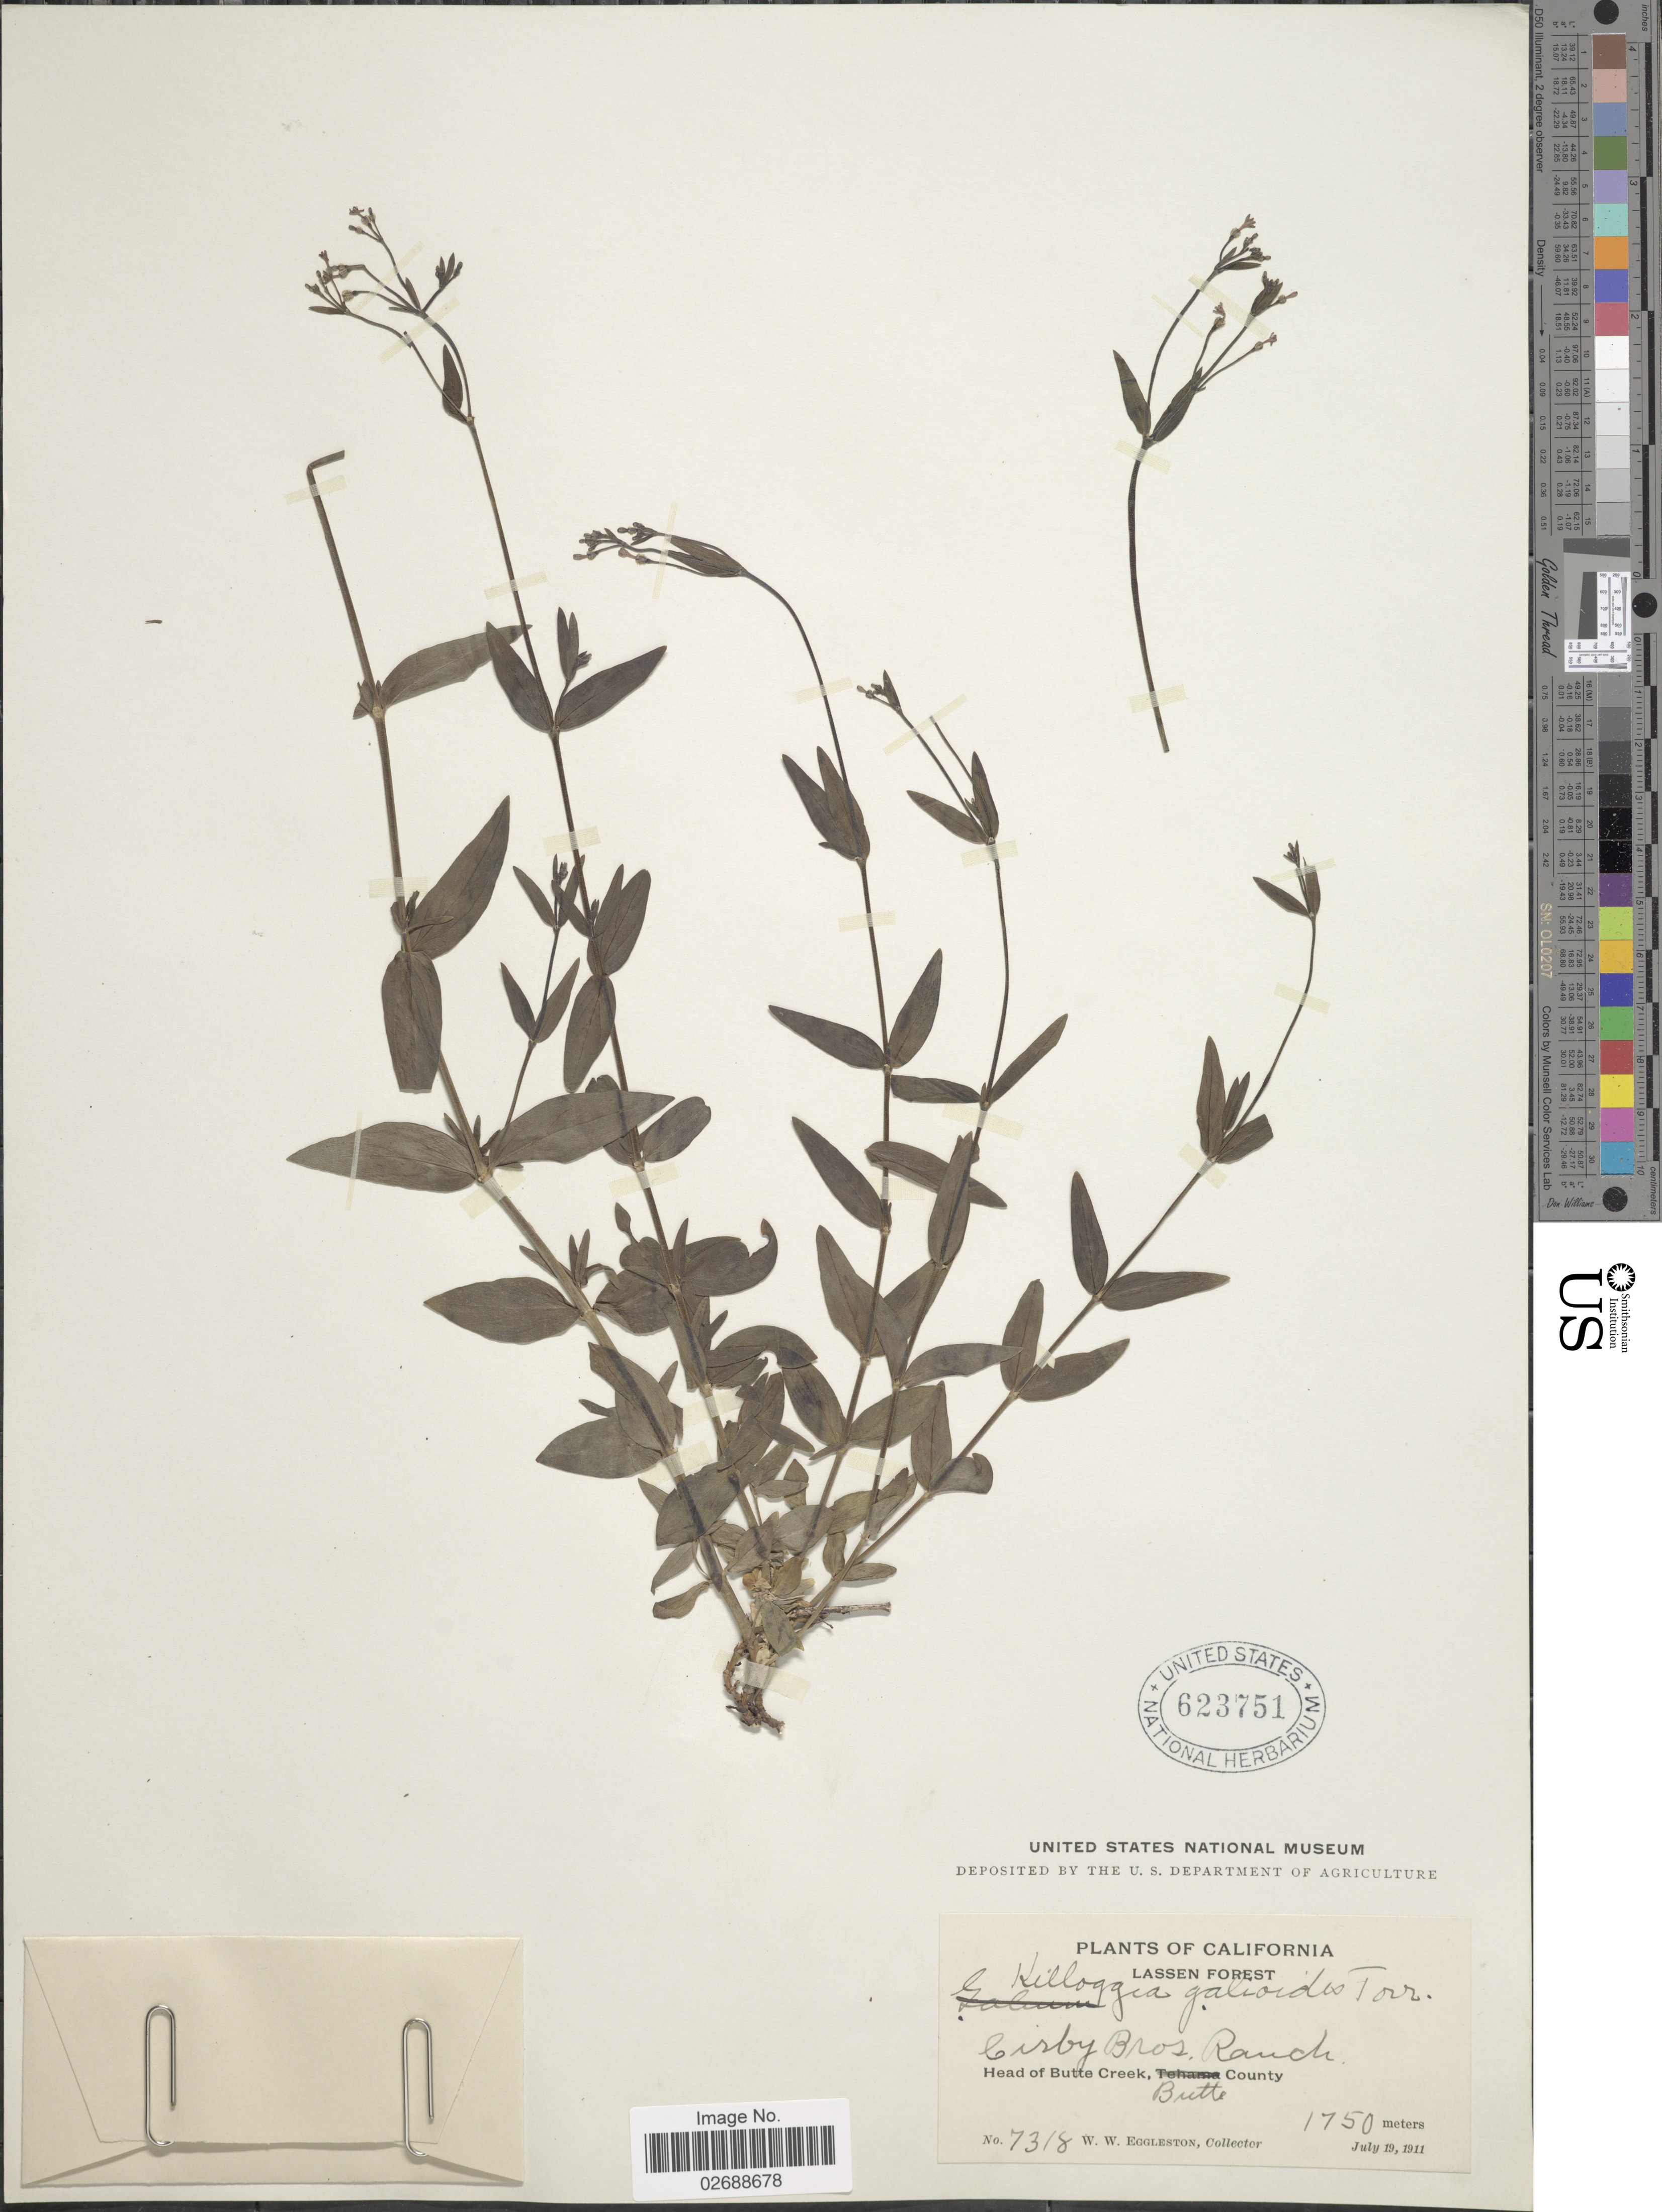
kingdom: Plantae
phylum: Tracheophyta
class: Magnoliopsida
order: Gentianales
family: Rubiaceae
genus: Kelloggia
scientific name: Kelloggia galioides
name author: Torr.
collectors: W. W. Eggleston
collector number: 7318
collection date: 1911-07-19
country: United States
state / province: California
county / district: Butte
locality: Lassen Forest. Cirby Bros. Ranch. Head of Butte Creek, Butte County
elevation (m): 1750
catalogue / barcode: US 623751